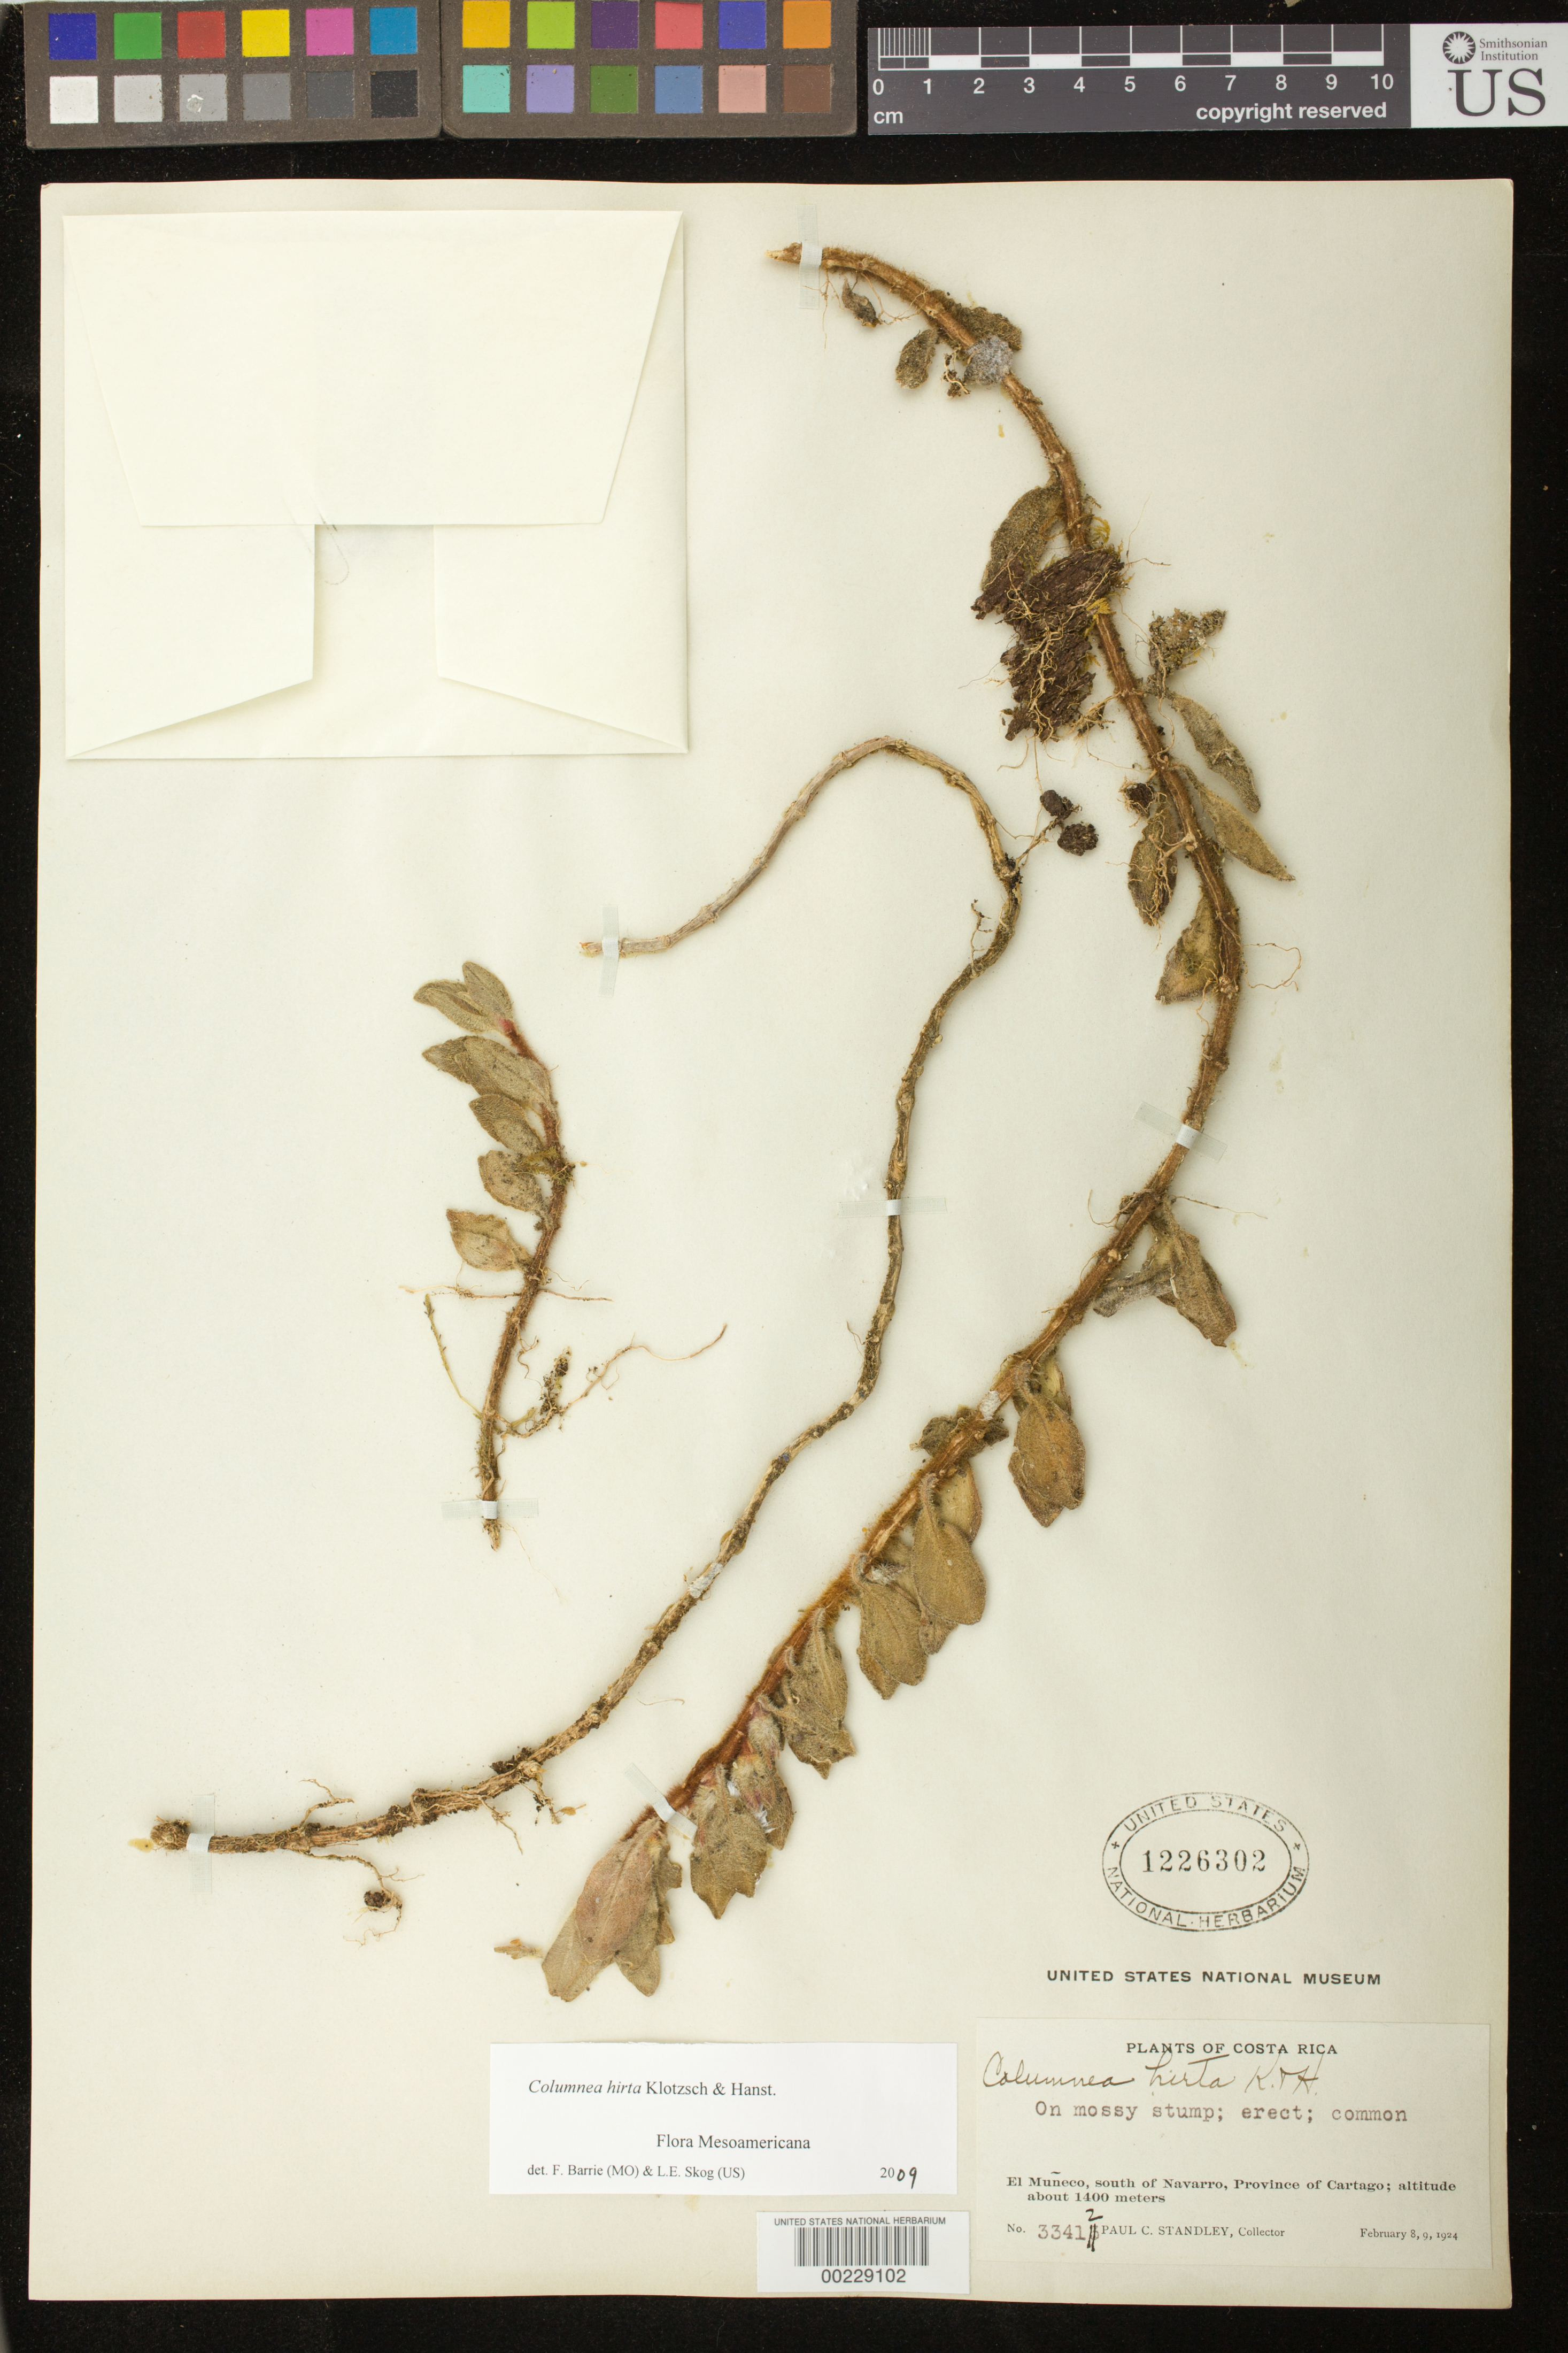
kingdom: Plantae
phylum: Tracheophyta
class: Magnoliopsida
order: Lamiales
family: Gesneriaceae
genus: Columnea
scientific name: Columnea hirta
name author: Klotzsch & Hanst.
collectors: P. C. Standley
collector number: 33412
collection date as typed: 8-9 Feb 1924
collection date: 1924-02-08/1924-02-09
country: Costa Rica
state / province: Cartago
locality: El Muneco, S of Navarro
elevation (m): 1400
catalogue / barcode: US 1226302